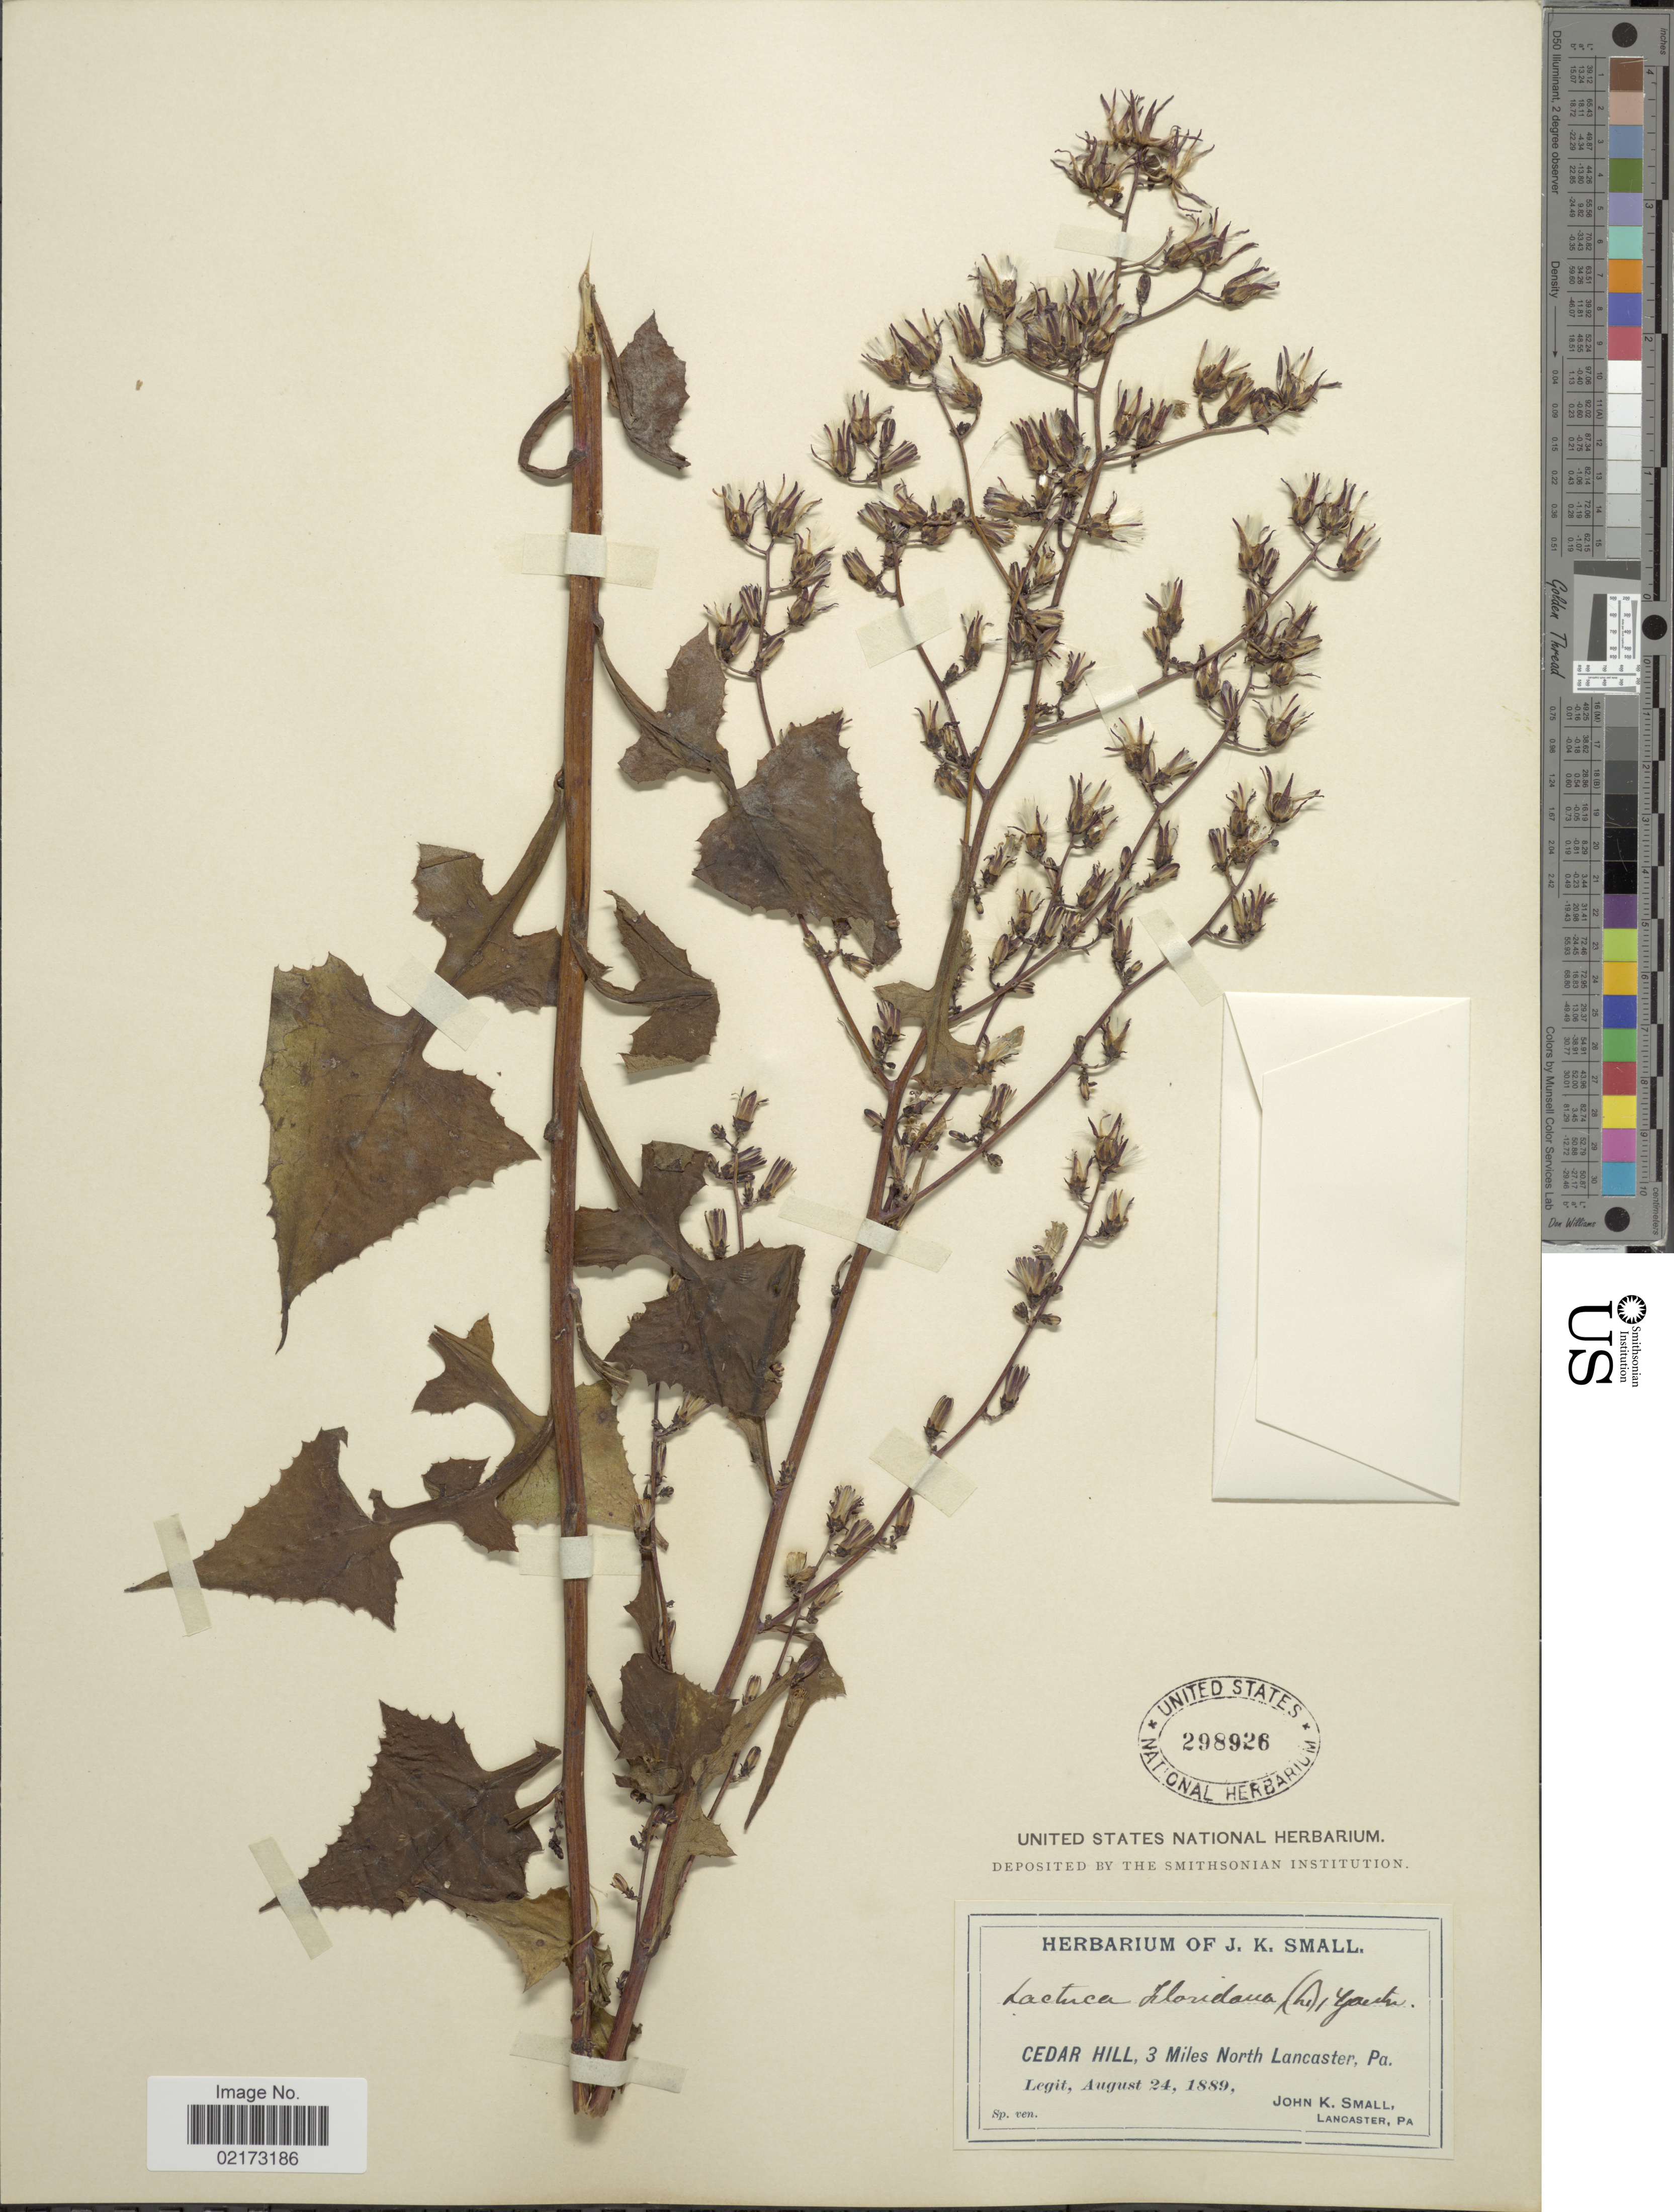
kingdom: Plantae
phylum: Tracheophyta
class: Magnoliopsida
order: Asterales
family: Asteraceae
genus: Lactuca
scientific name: Lactuca floridana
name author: (L.) Gaertn.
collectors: J. K. Small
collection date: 1889-08-24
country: United States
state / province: Pennsylvania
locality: Cedar Hill, 3 miles North Lancaster, Pa.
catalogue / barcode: US 298926